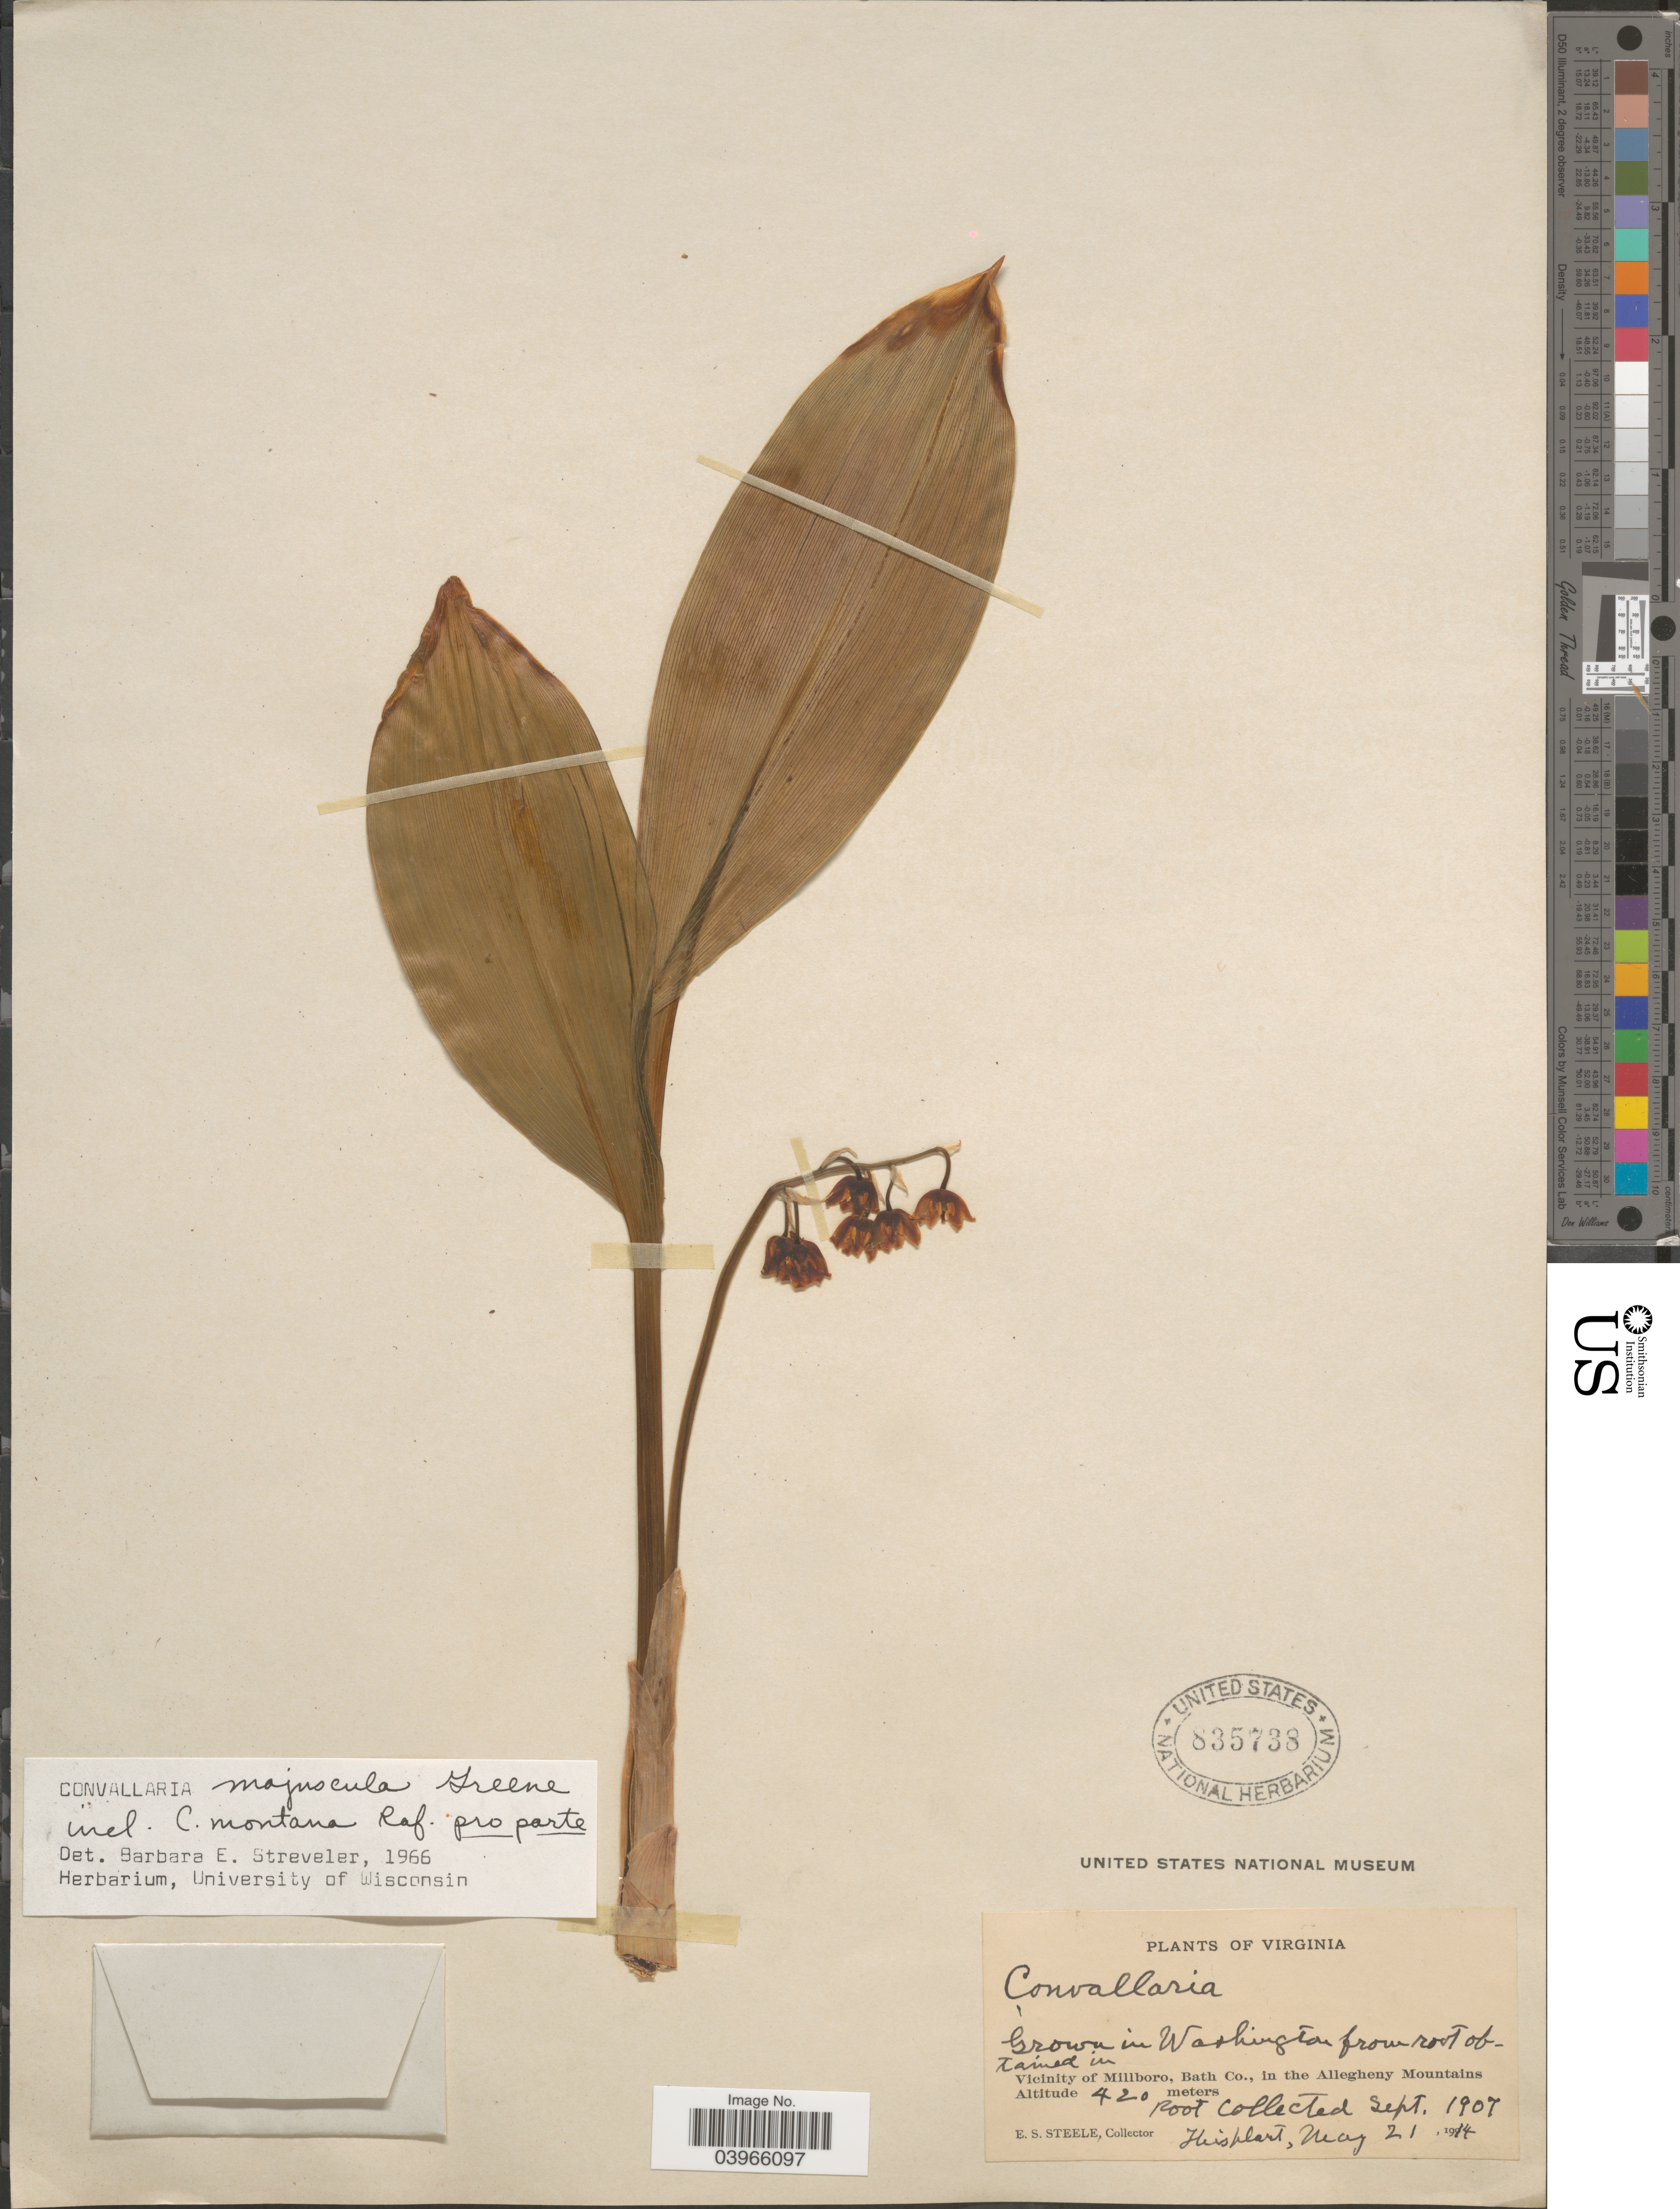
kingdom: Plantae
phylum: Tracheophyta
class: Liliopsida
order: Asparagales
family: Asparagaceae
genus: Convallaria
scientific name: Convallaria majuscula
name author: Greene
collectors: E. Steele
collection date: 1914-05-21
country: United States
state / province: Virginia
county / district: Bath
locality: Vicinity of Millboro, Bath Co., in the Allegheny Mountains.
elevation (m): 420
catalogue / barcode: US 835738